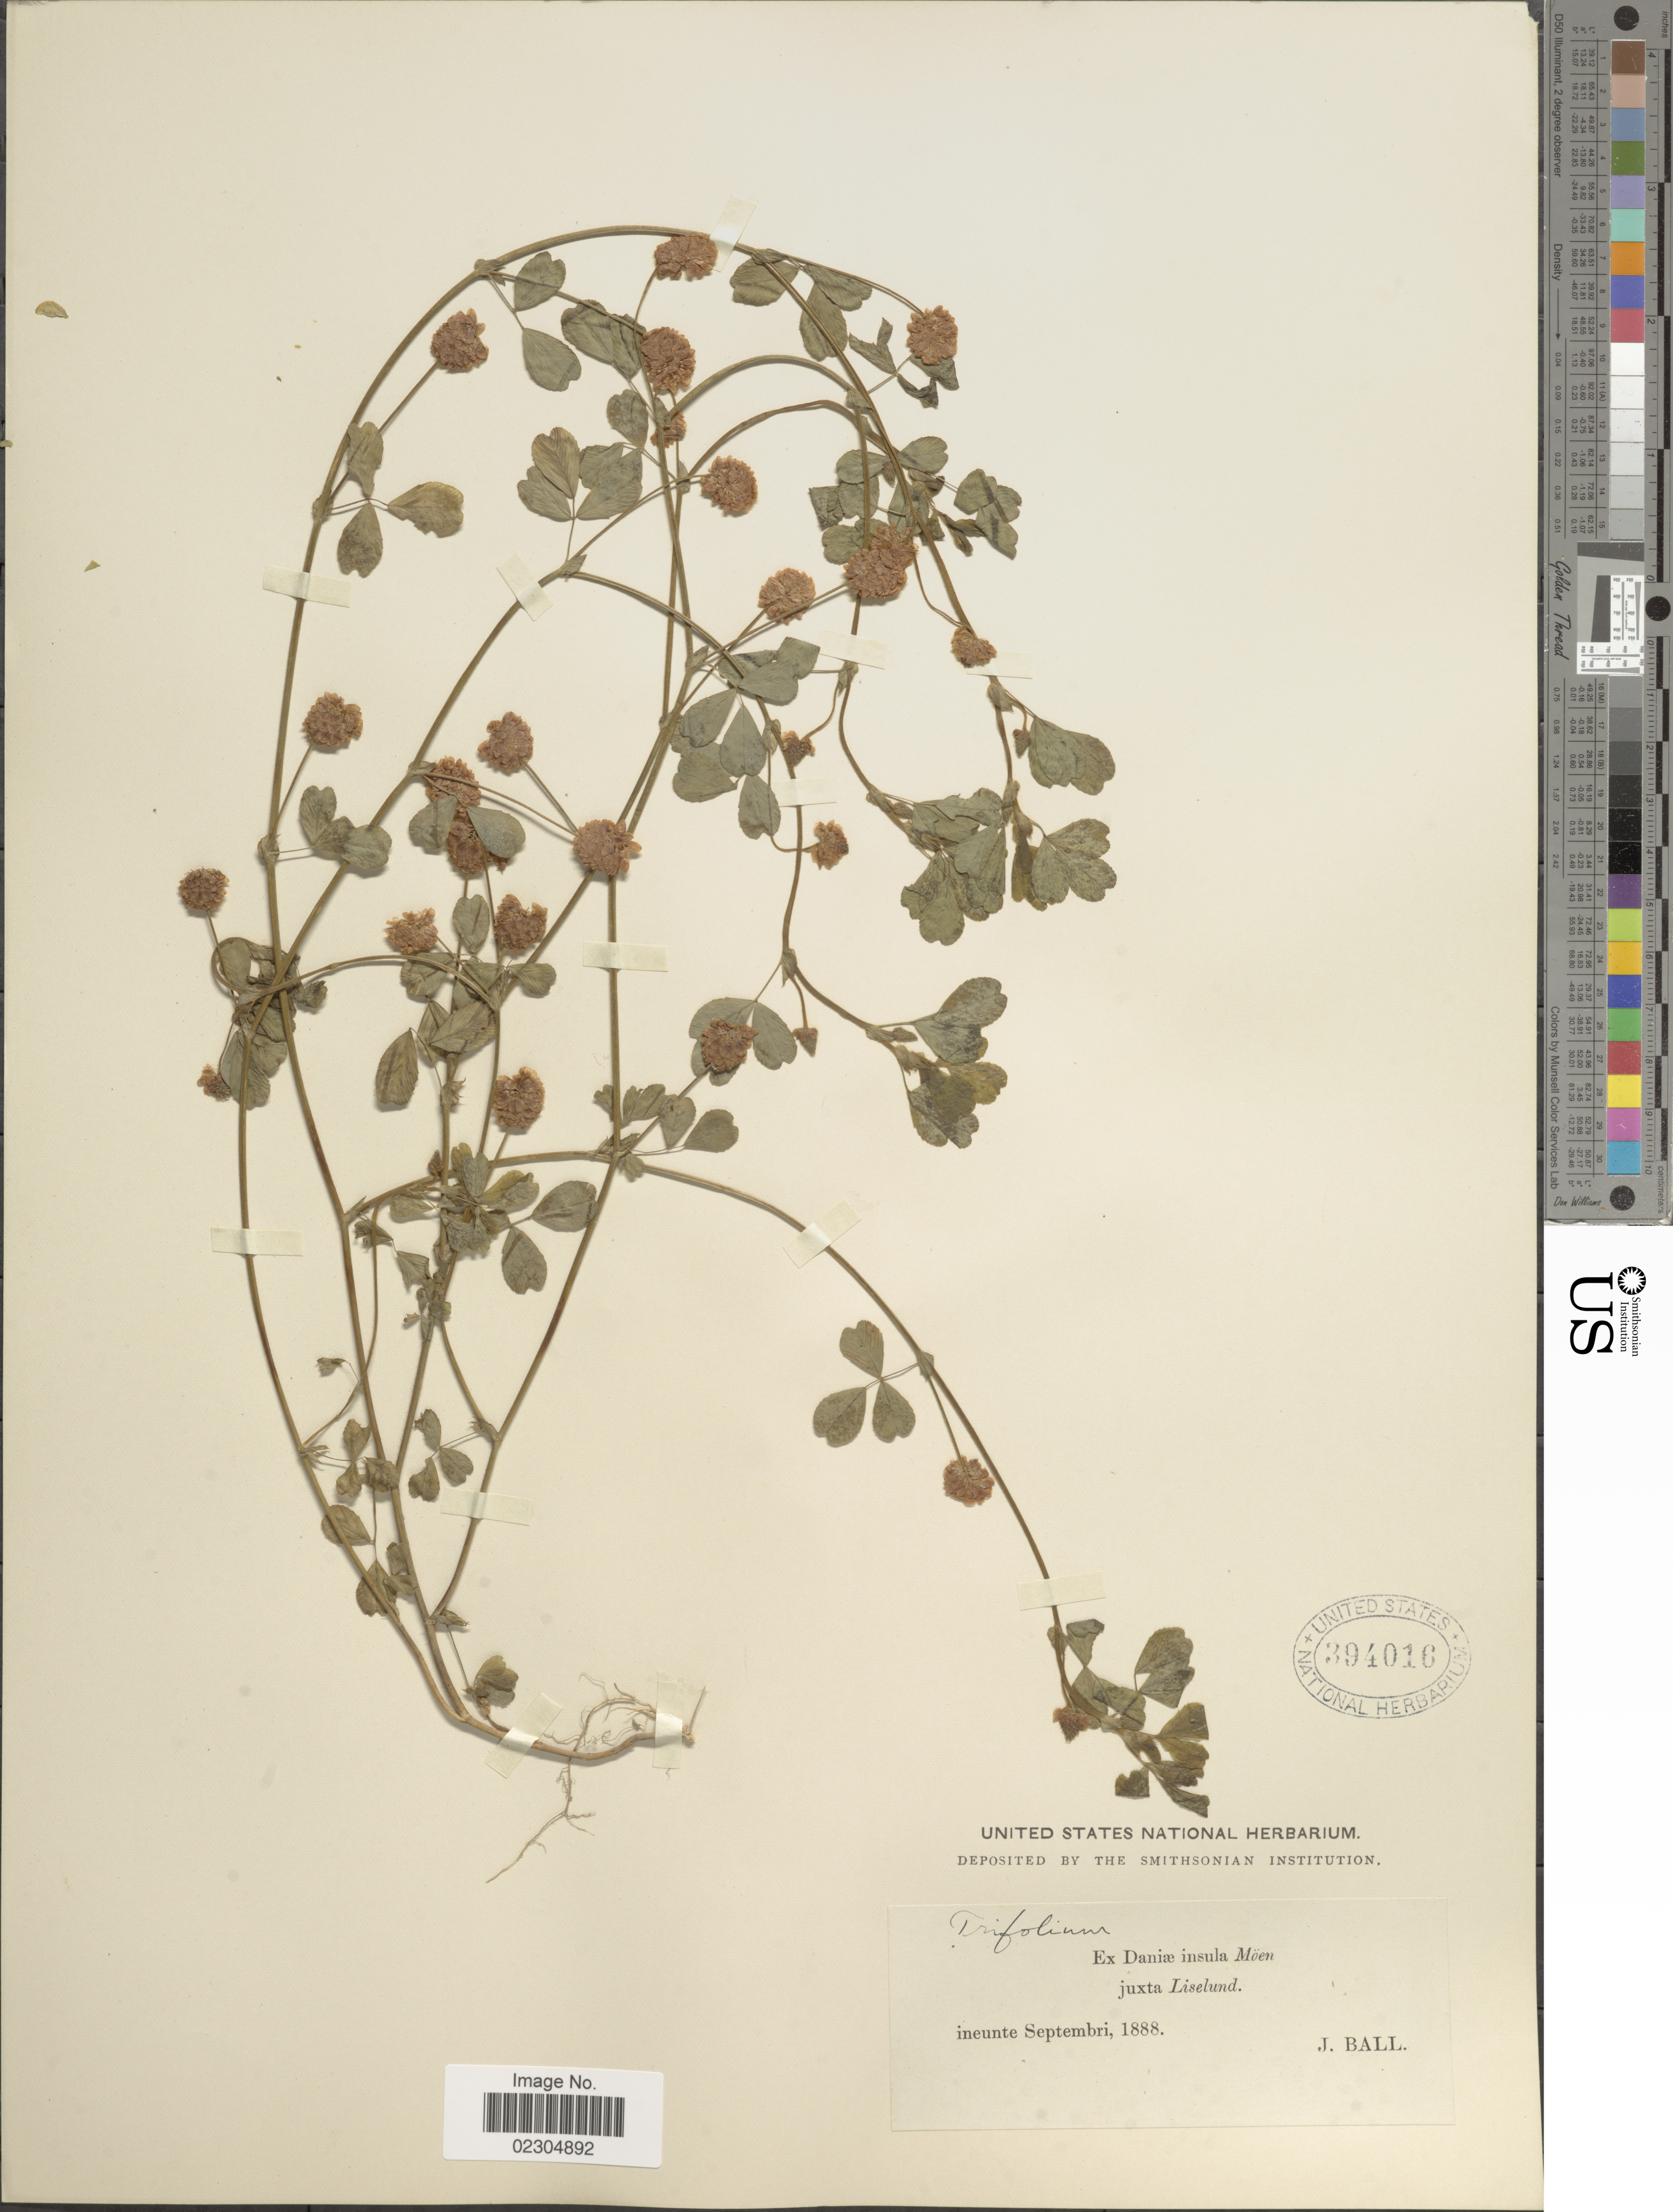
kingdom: Plantae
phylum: Tracheophyta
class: Magnoliopsida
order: Fabales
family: Fabaceae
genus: Trifolium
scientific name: Trifolium sp.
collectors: J. Ball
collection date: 1888-09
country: Denmark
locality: Ex Daniae insula.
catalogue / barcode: US 394016